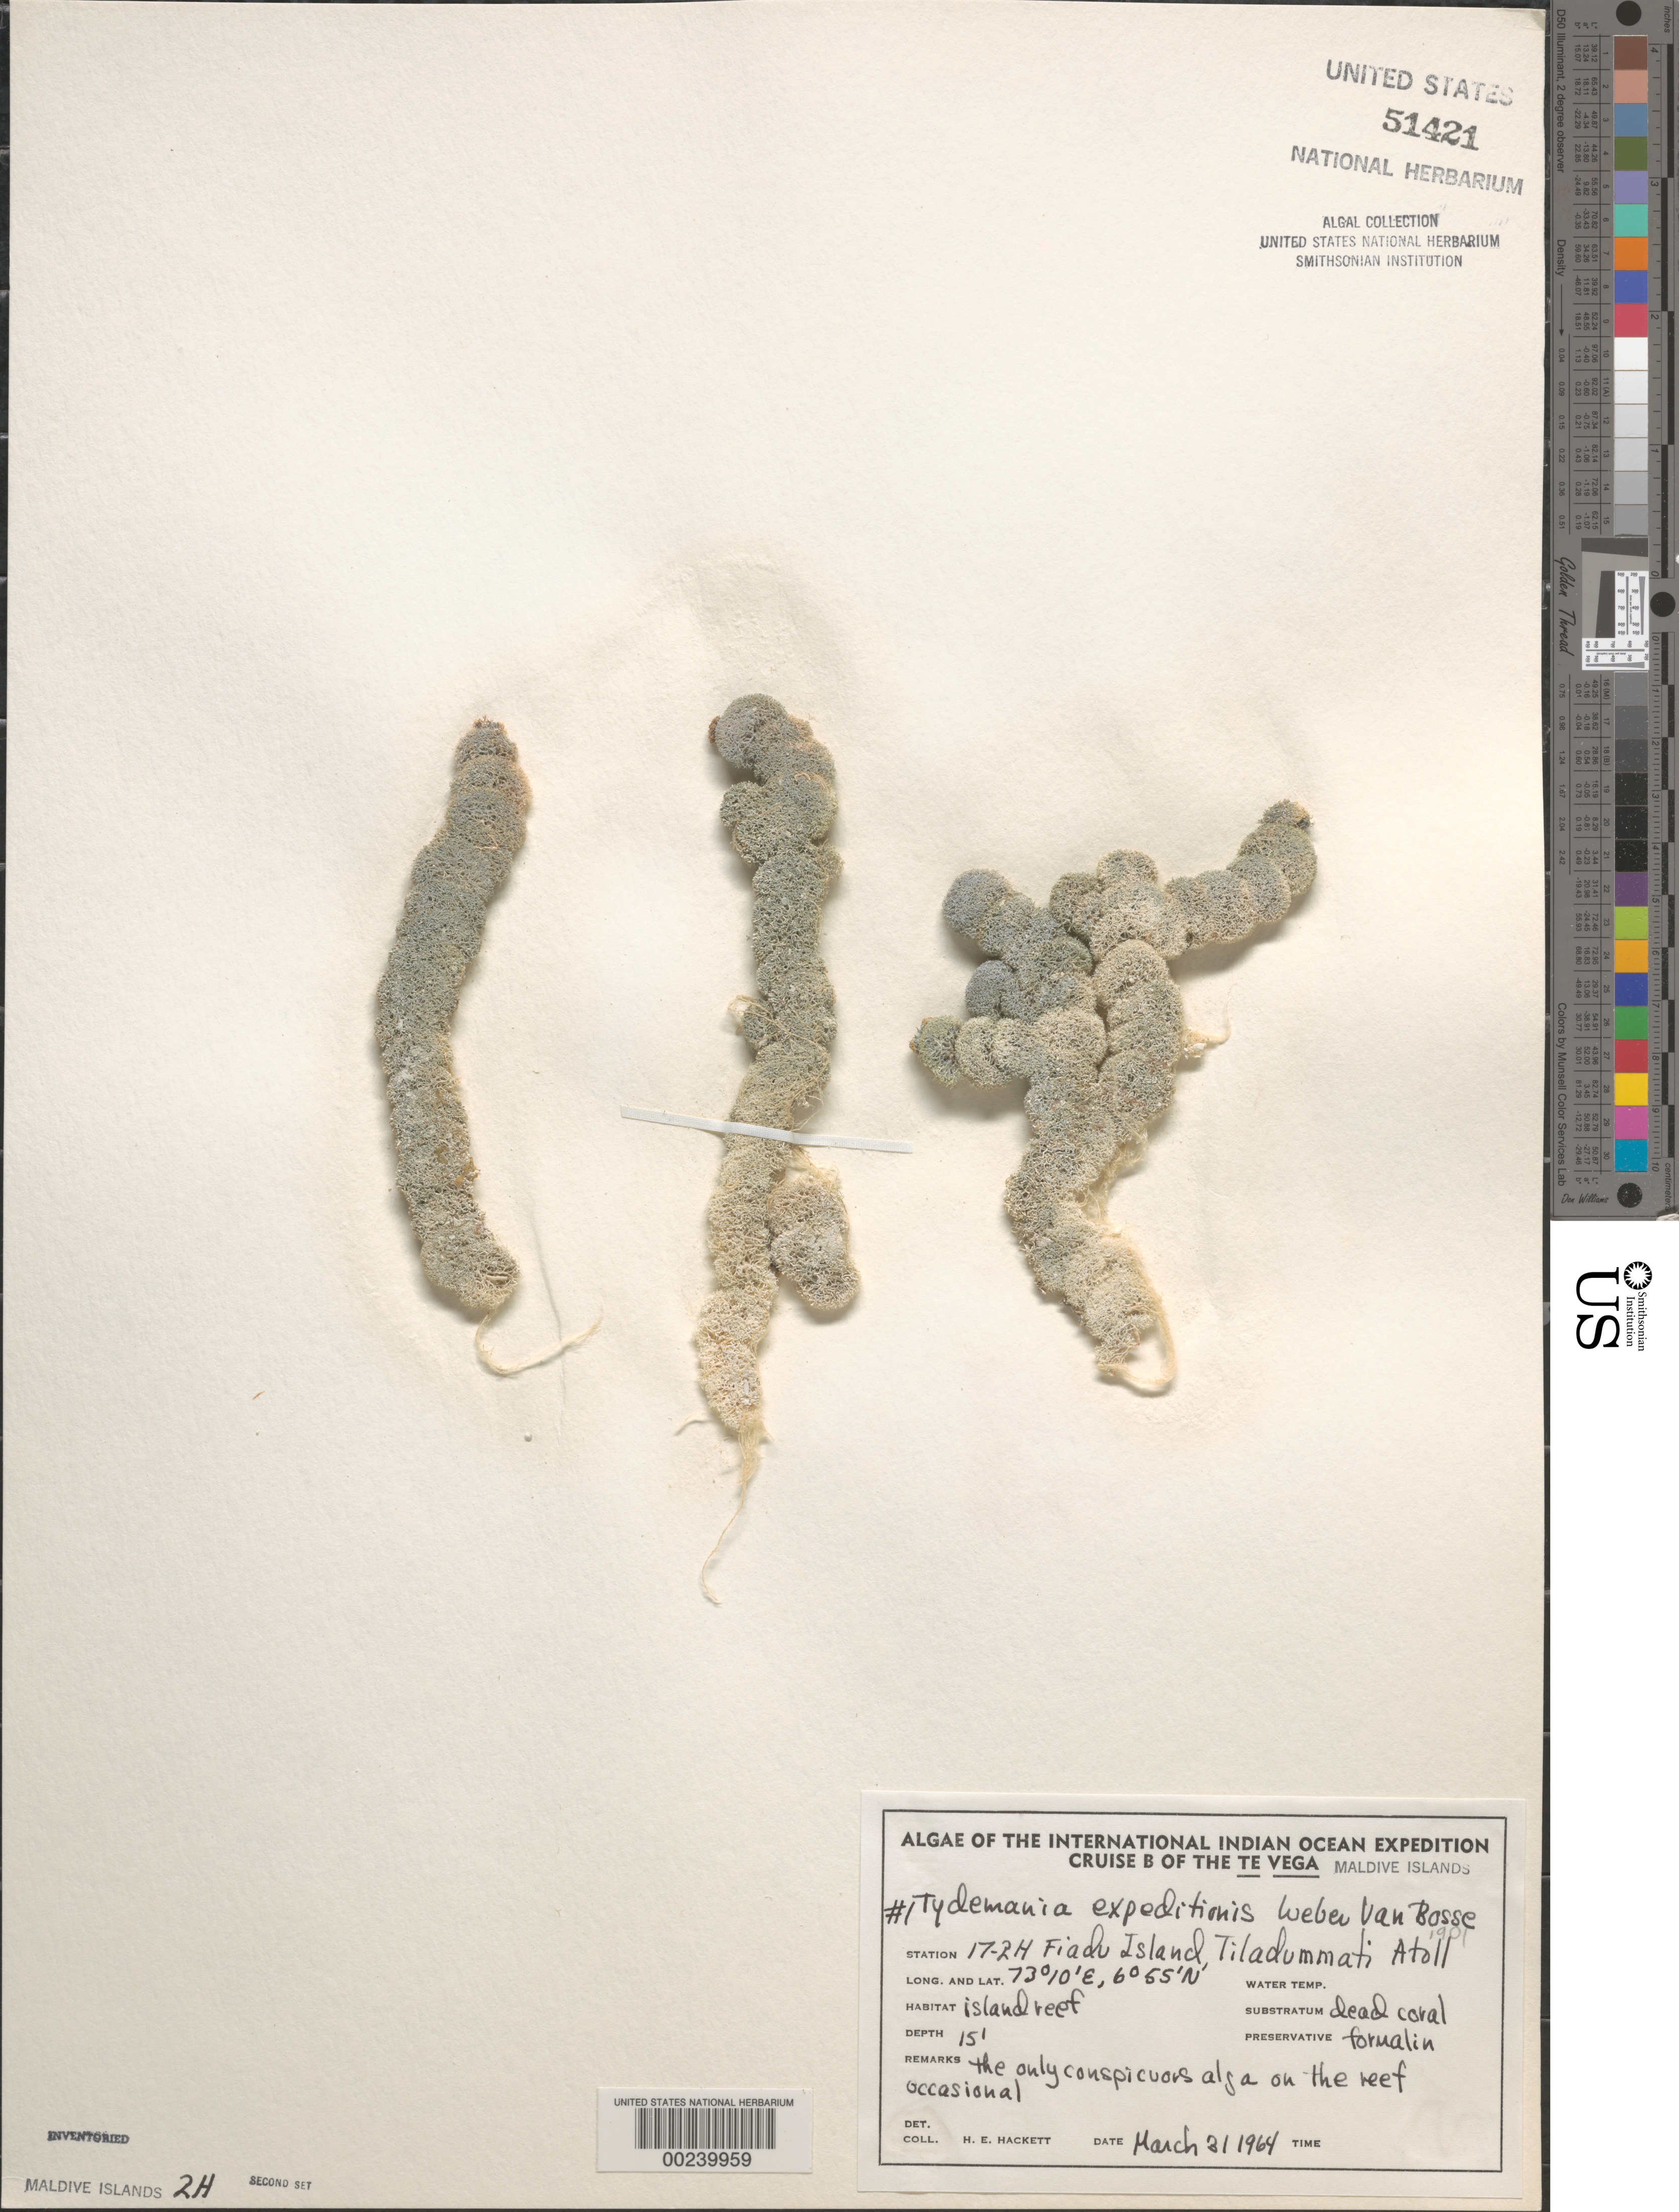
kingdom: Plantae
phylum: Chlorophyta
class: Ulvophyceae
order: Bryopsidales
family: Udoteaceae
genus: Tydemania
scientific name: Tydemania expeditionis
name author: Weber Bosse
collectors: H. E. Hackett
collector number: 1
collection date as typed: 31 Mar 1964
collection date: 1964-03-31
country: Maldive Islands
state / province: Haa Daalu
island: Filadu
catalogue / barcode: US 51421